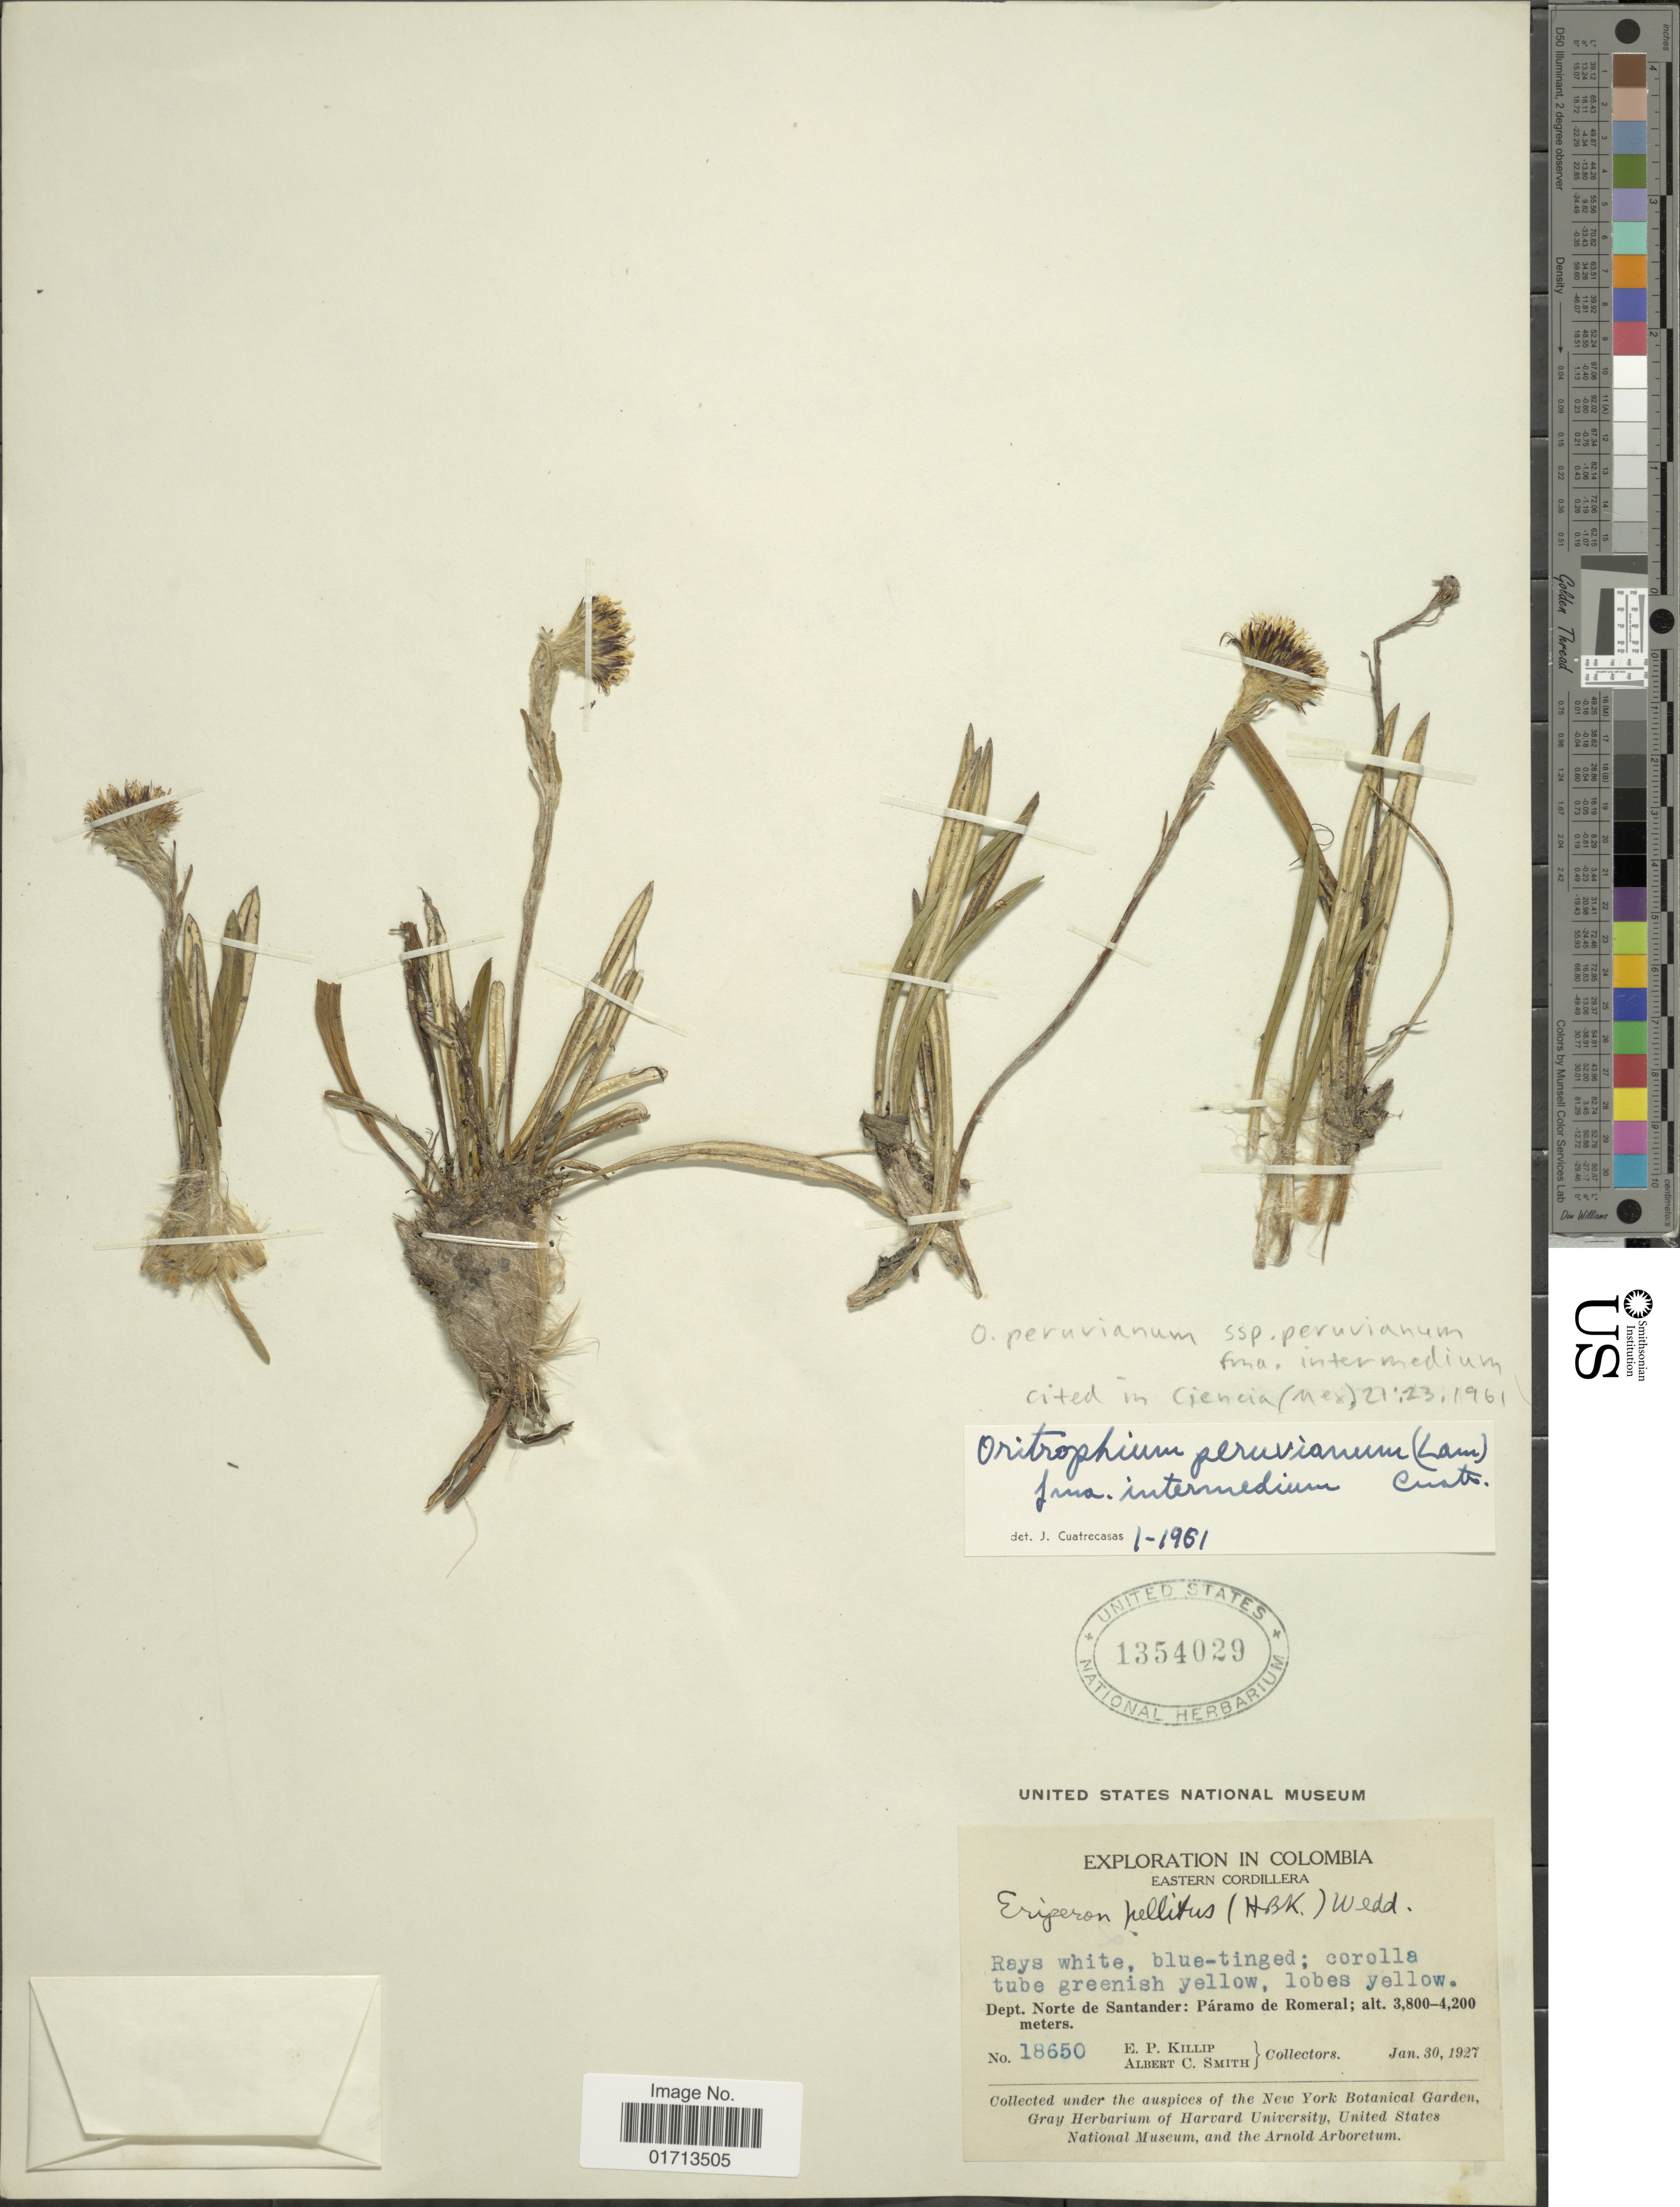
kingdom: Plantae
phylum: Tracheophyta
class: Magnoliopsida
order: Asterales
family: Asteraceae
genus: Oritrophium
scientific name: Oritrophium peruvianum f. intermedium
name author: Cuatrec.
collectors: E. P. Killip & A. C. Smith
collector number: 18650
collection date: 1927-01-30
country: Colombia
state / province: Norte de Santander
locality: Eastern Cordillera, Paramo de Romeral.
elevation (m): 3800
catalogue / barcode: US 1354029